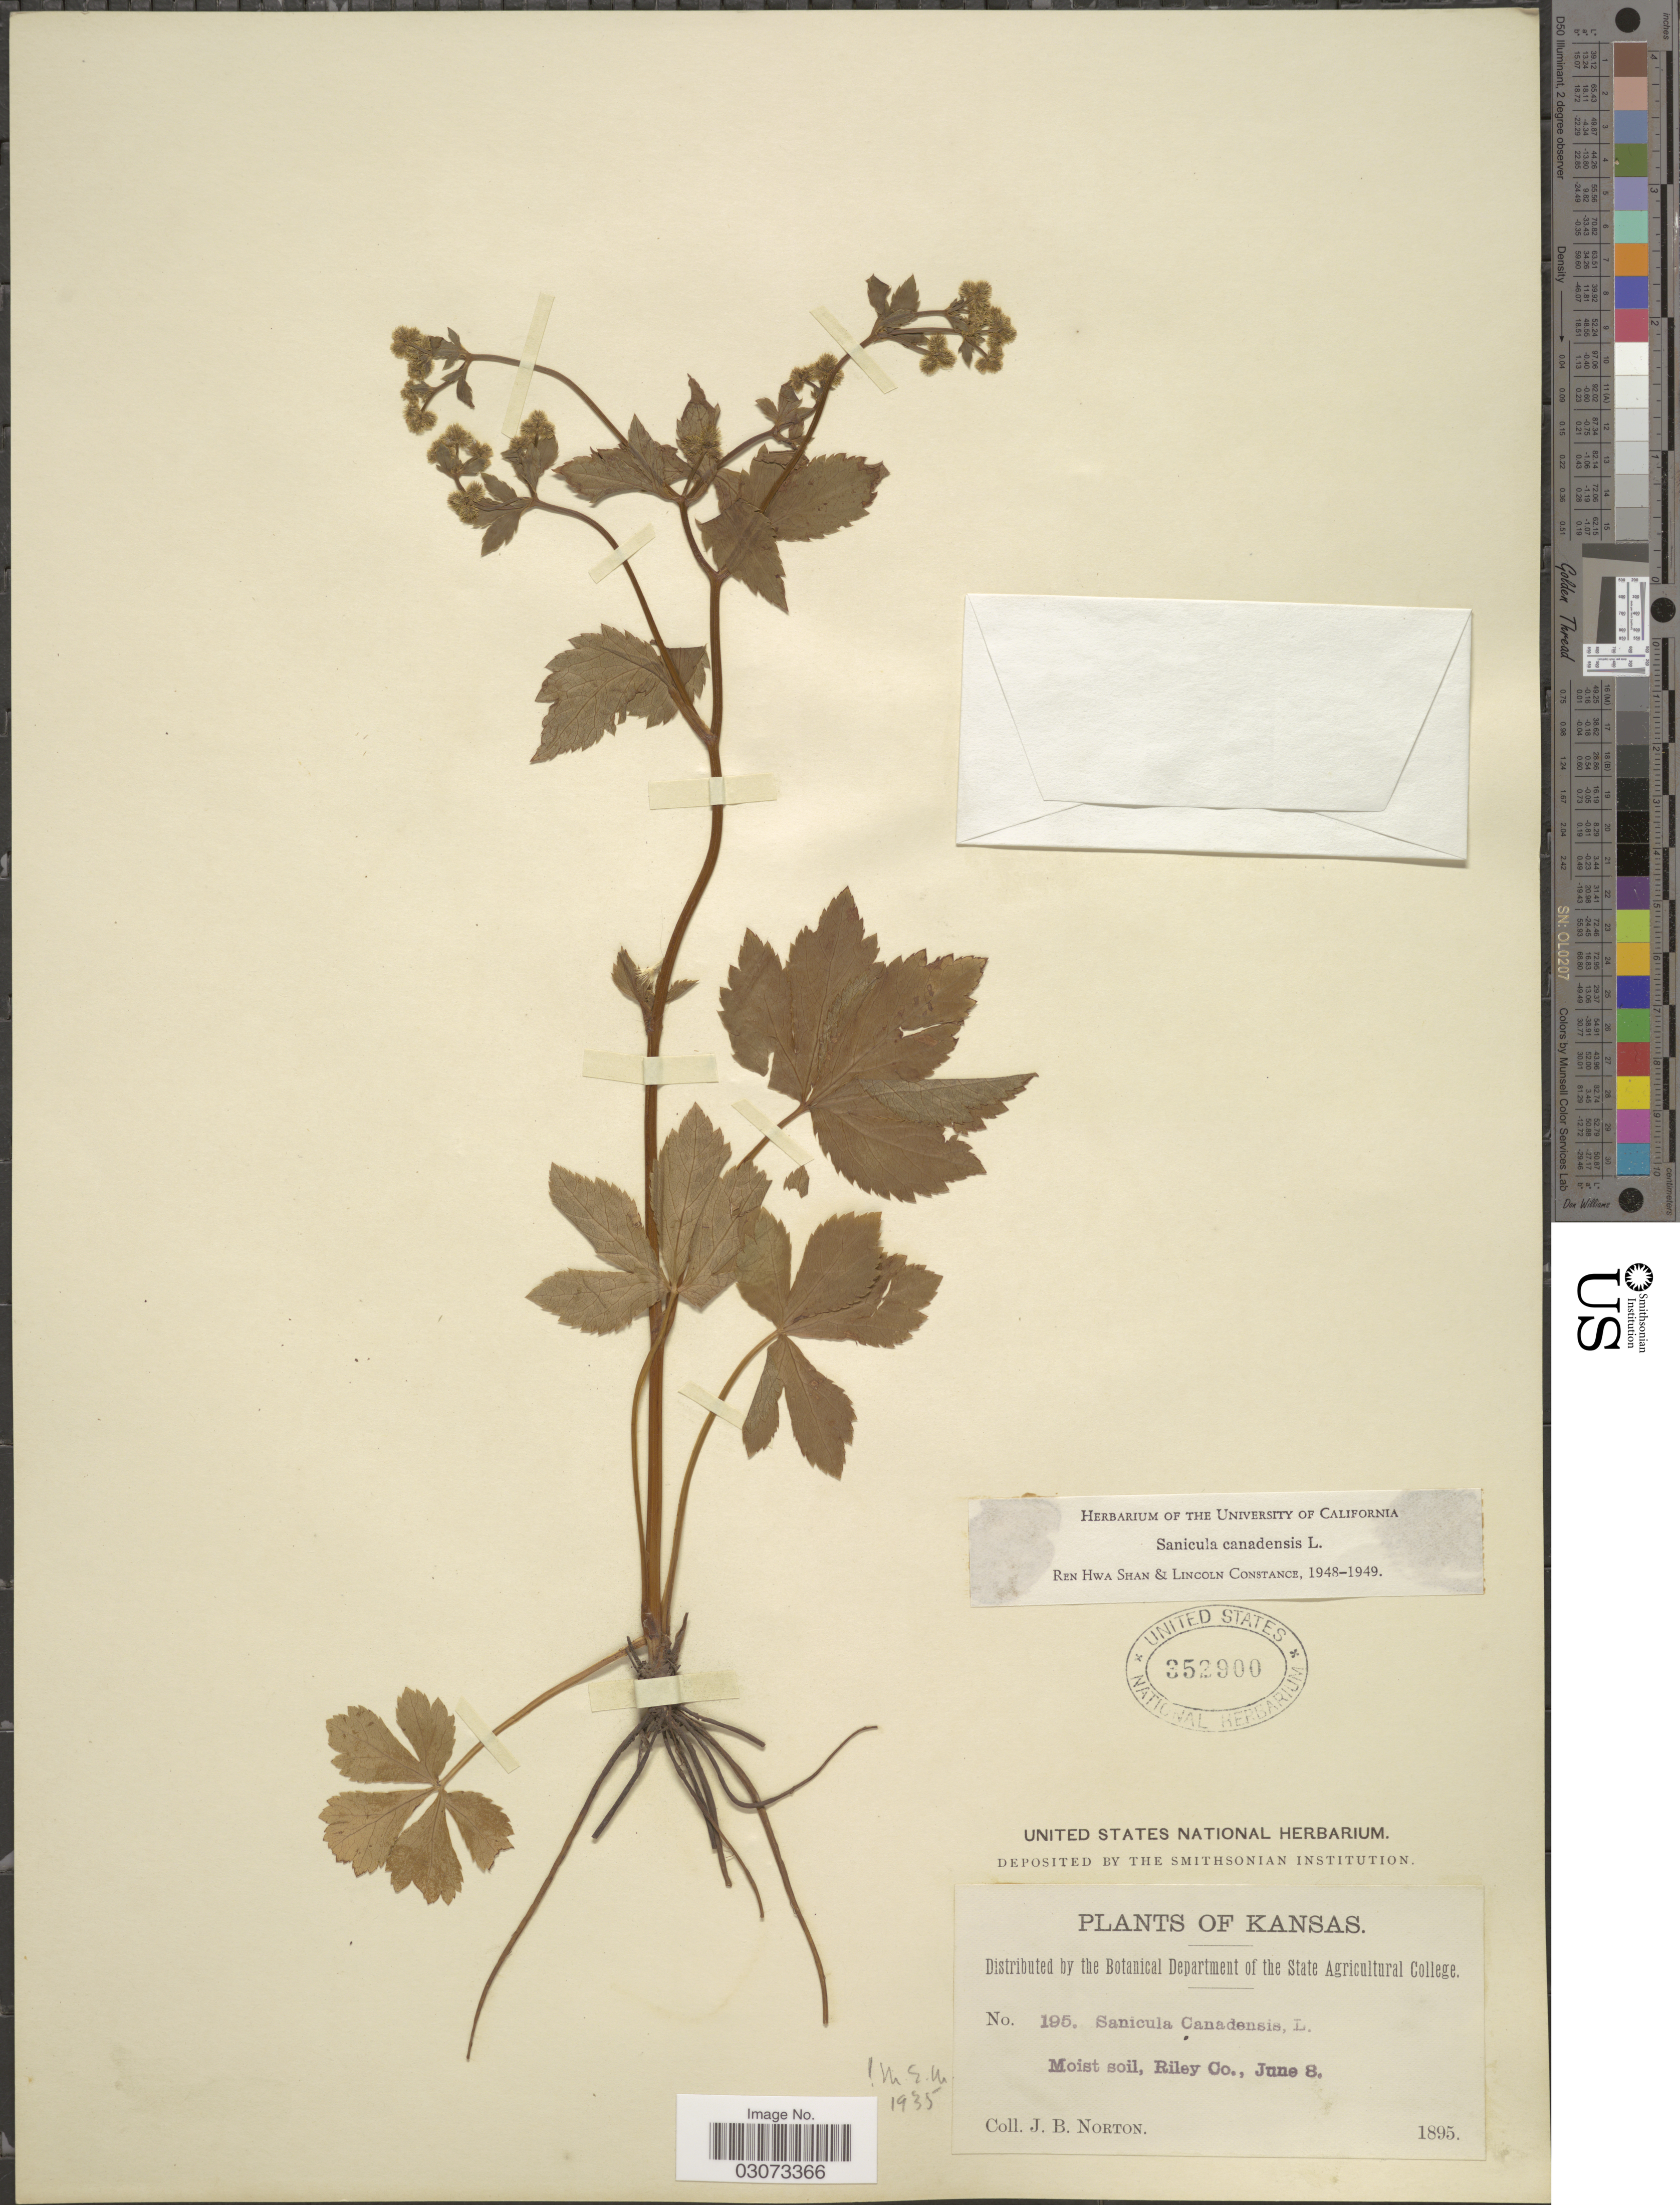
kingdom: Plantae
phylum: Tracheophyta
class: Magnoliopsida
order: Apiales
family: Apiaceae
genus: Sanicula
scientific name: Sanicula canadensis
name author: L.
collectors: J. B. Norton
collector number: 195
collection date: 1895-06-08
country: United States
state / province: Kansas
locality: Riley Co.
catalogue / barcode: US 352900